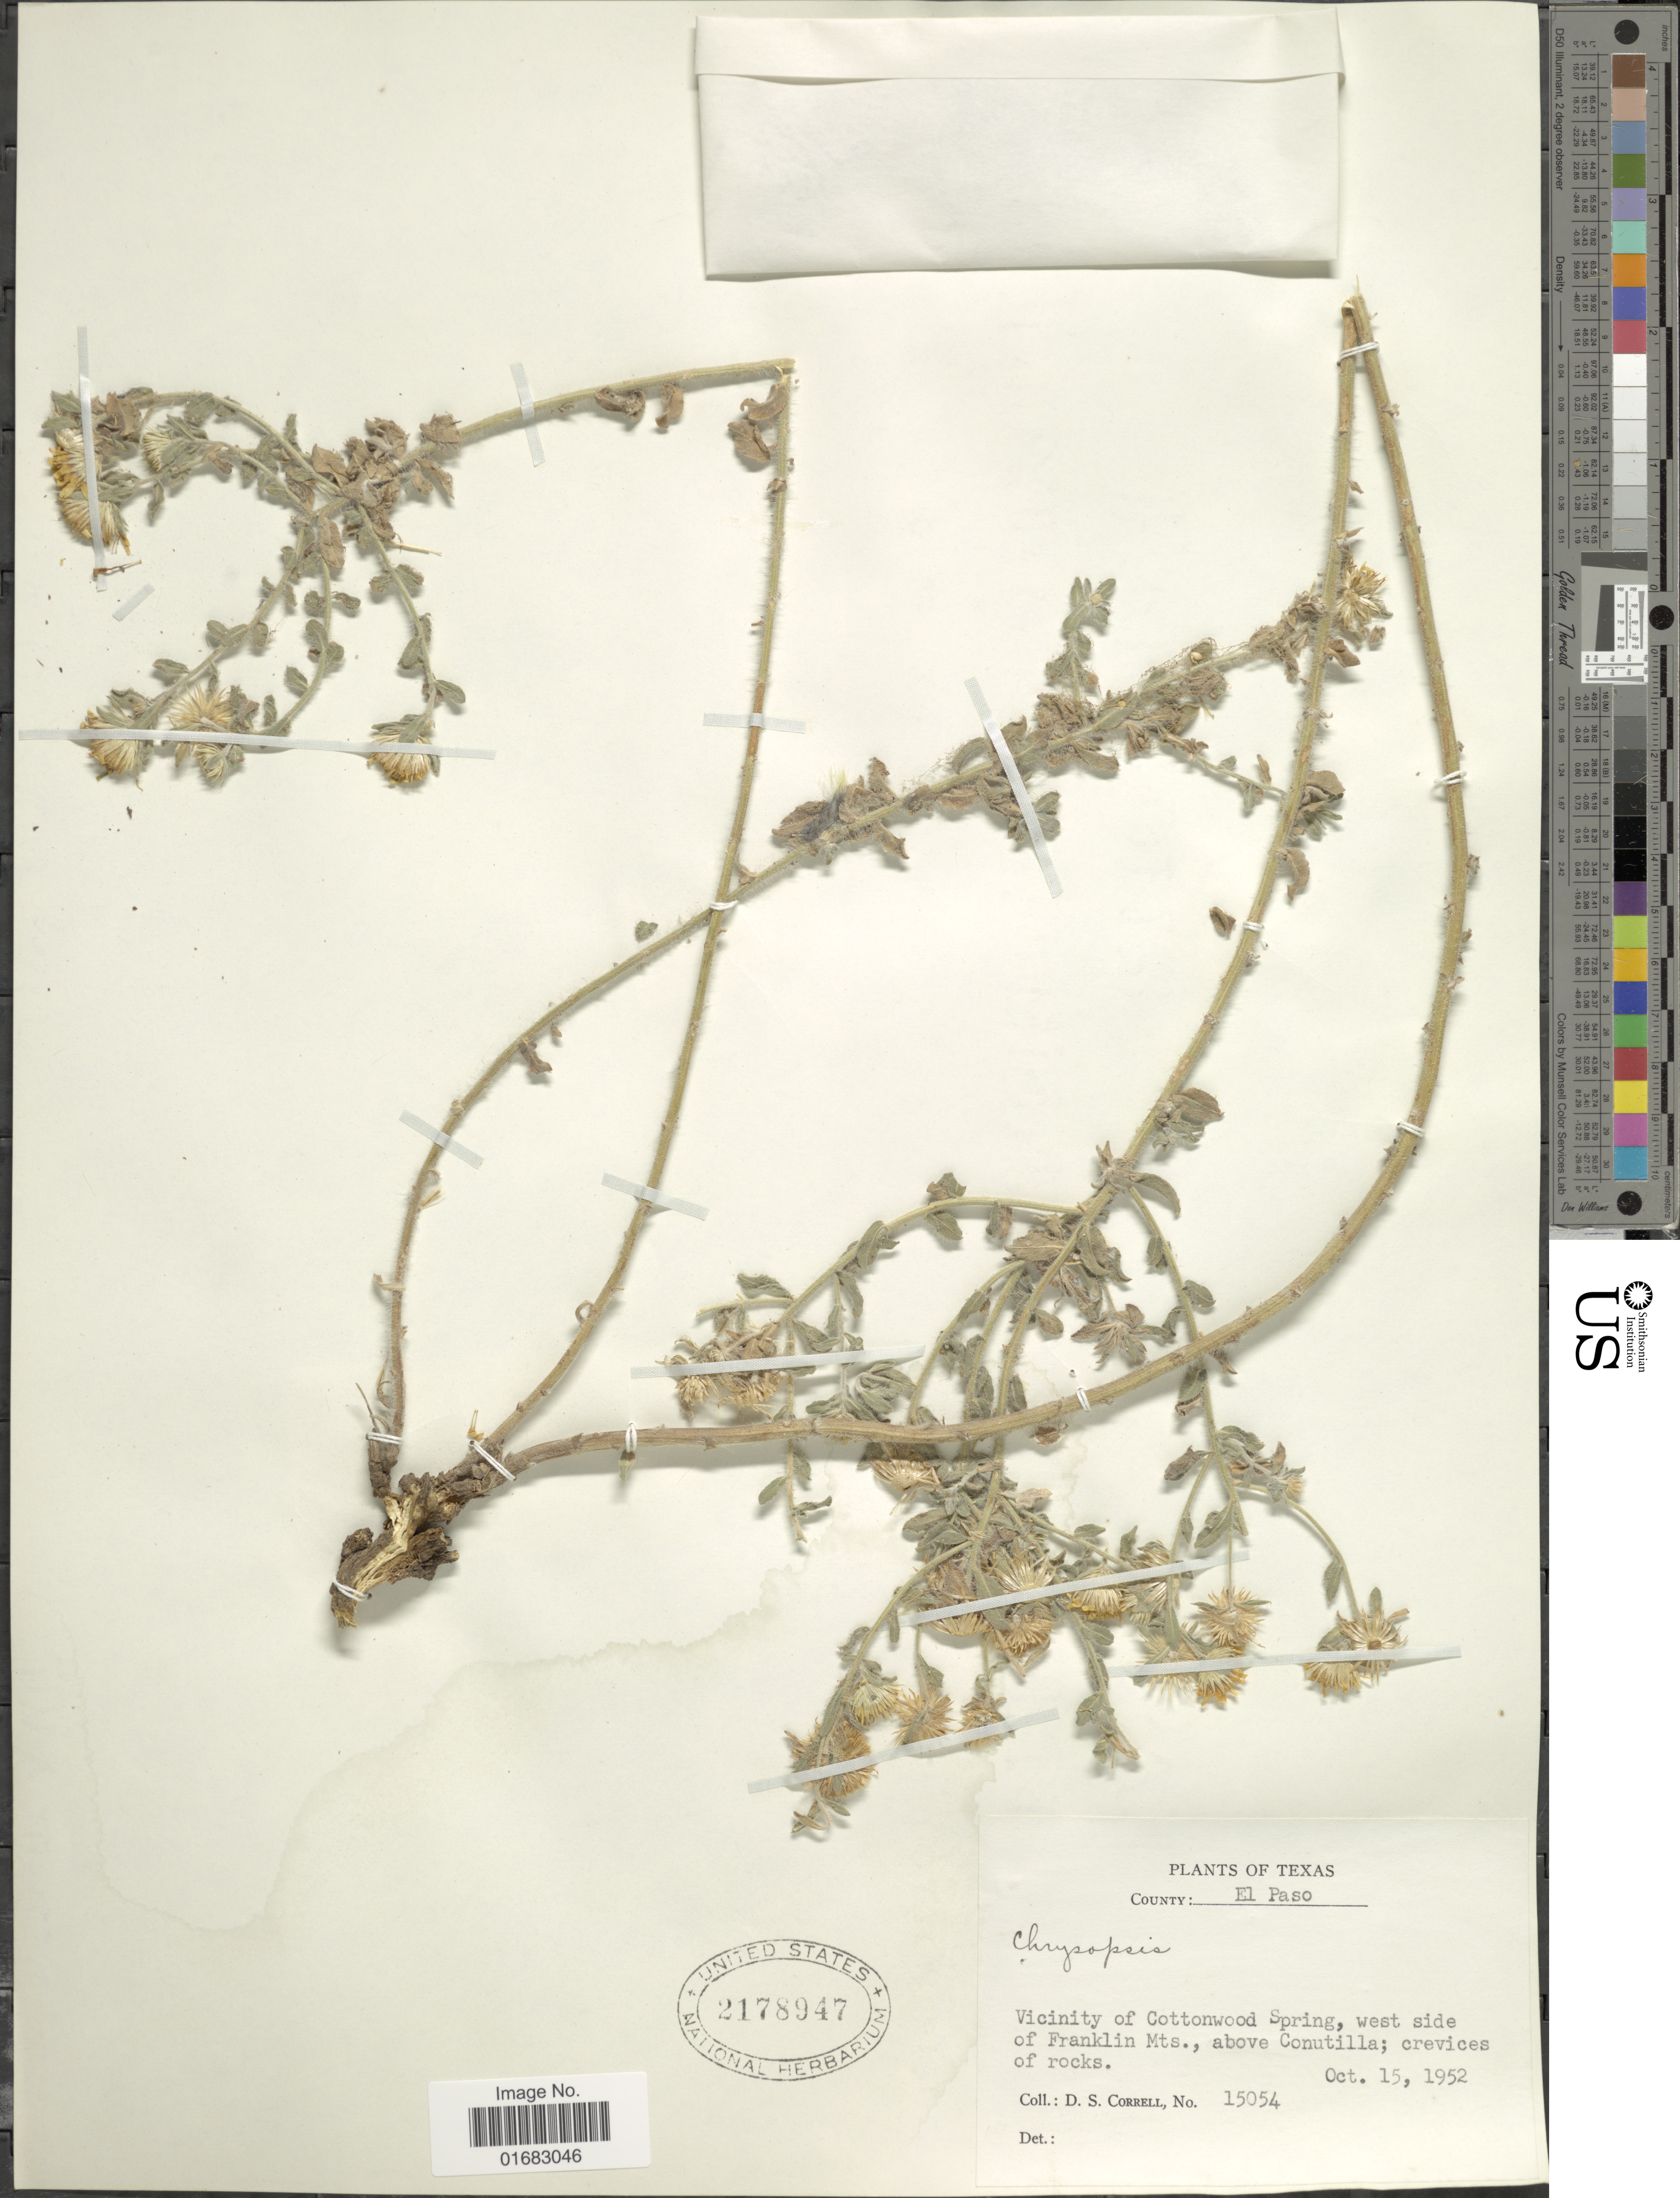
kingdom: Plantae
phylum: Tracheophyta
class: Magnoliopsida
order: Asterales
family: Asteraceae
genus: Heterotheca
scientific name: Heterotheca villosa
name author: (Pursh) Shinners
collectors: D. S. Correll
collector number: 15054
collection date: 1952-10-15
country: United States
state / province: Texas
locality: Texas. County: El Paso. Vicinity of Cotonwood Spring, west side of Franklin Mts., above Conutilla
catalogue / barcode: US 2178947